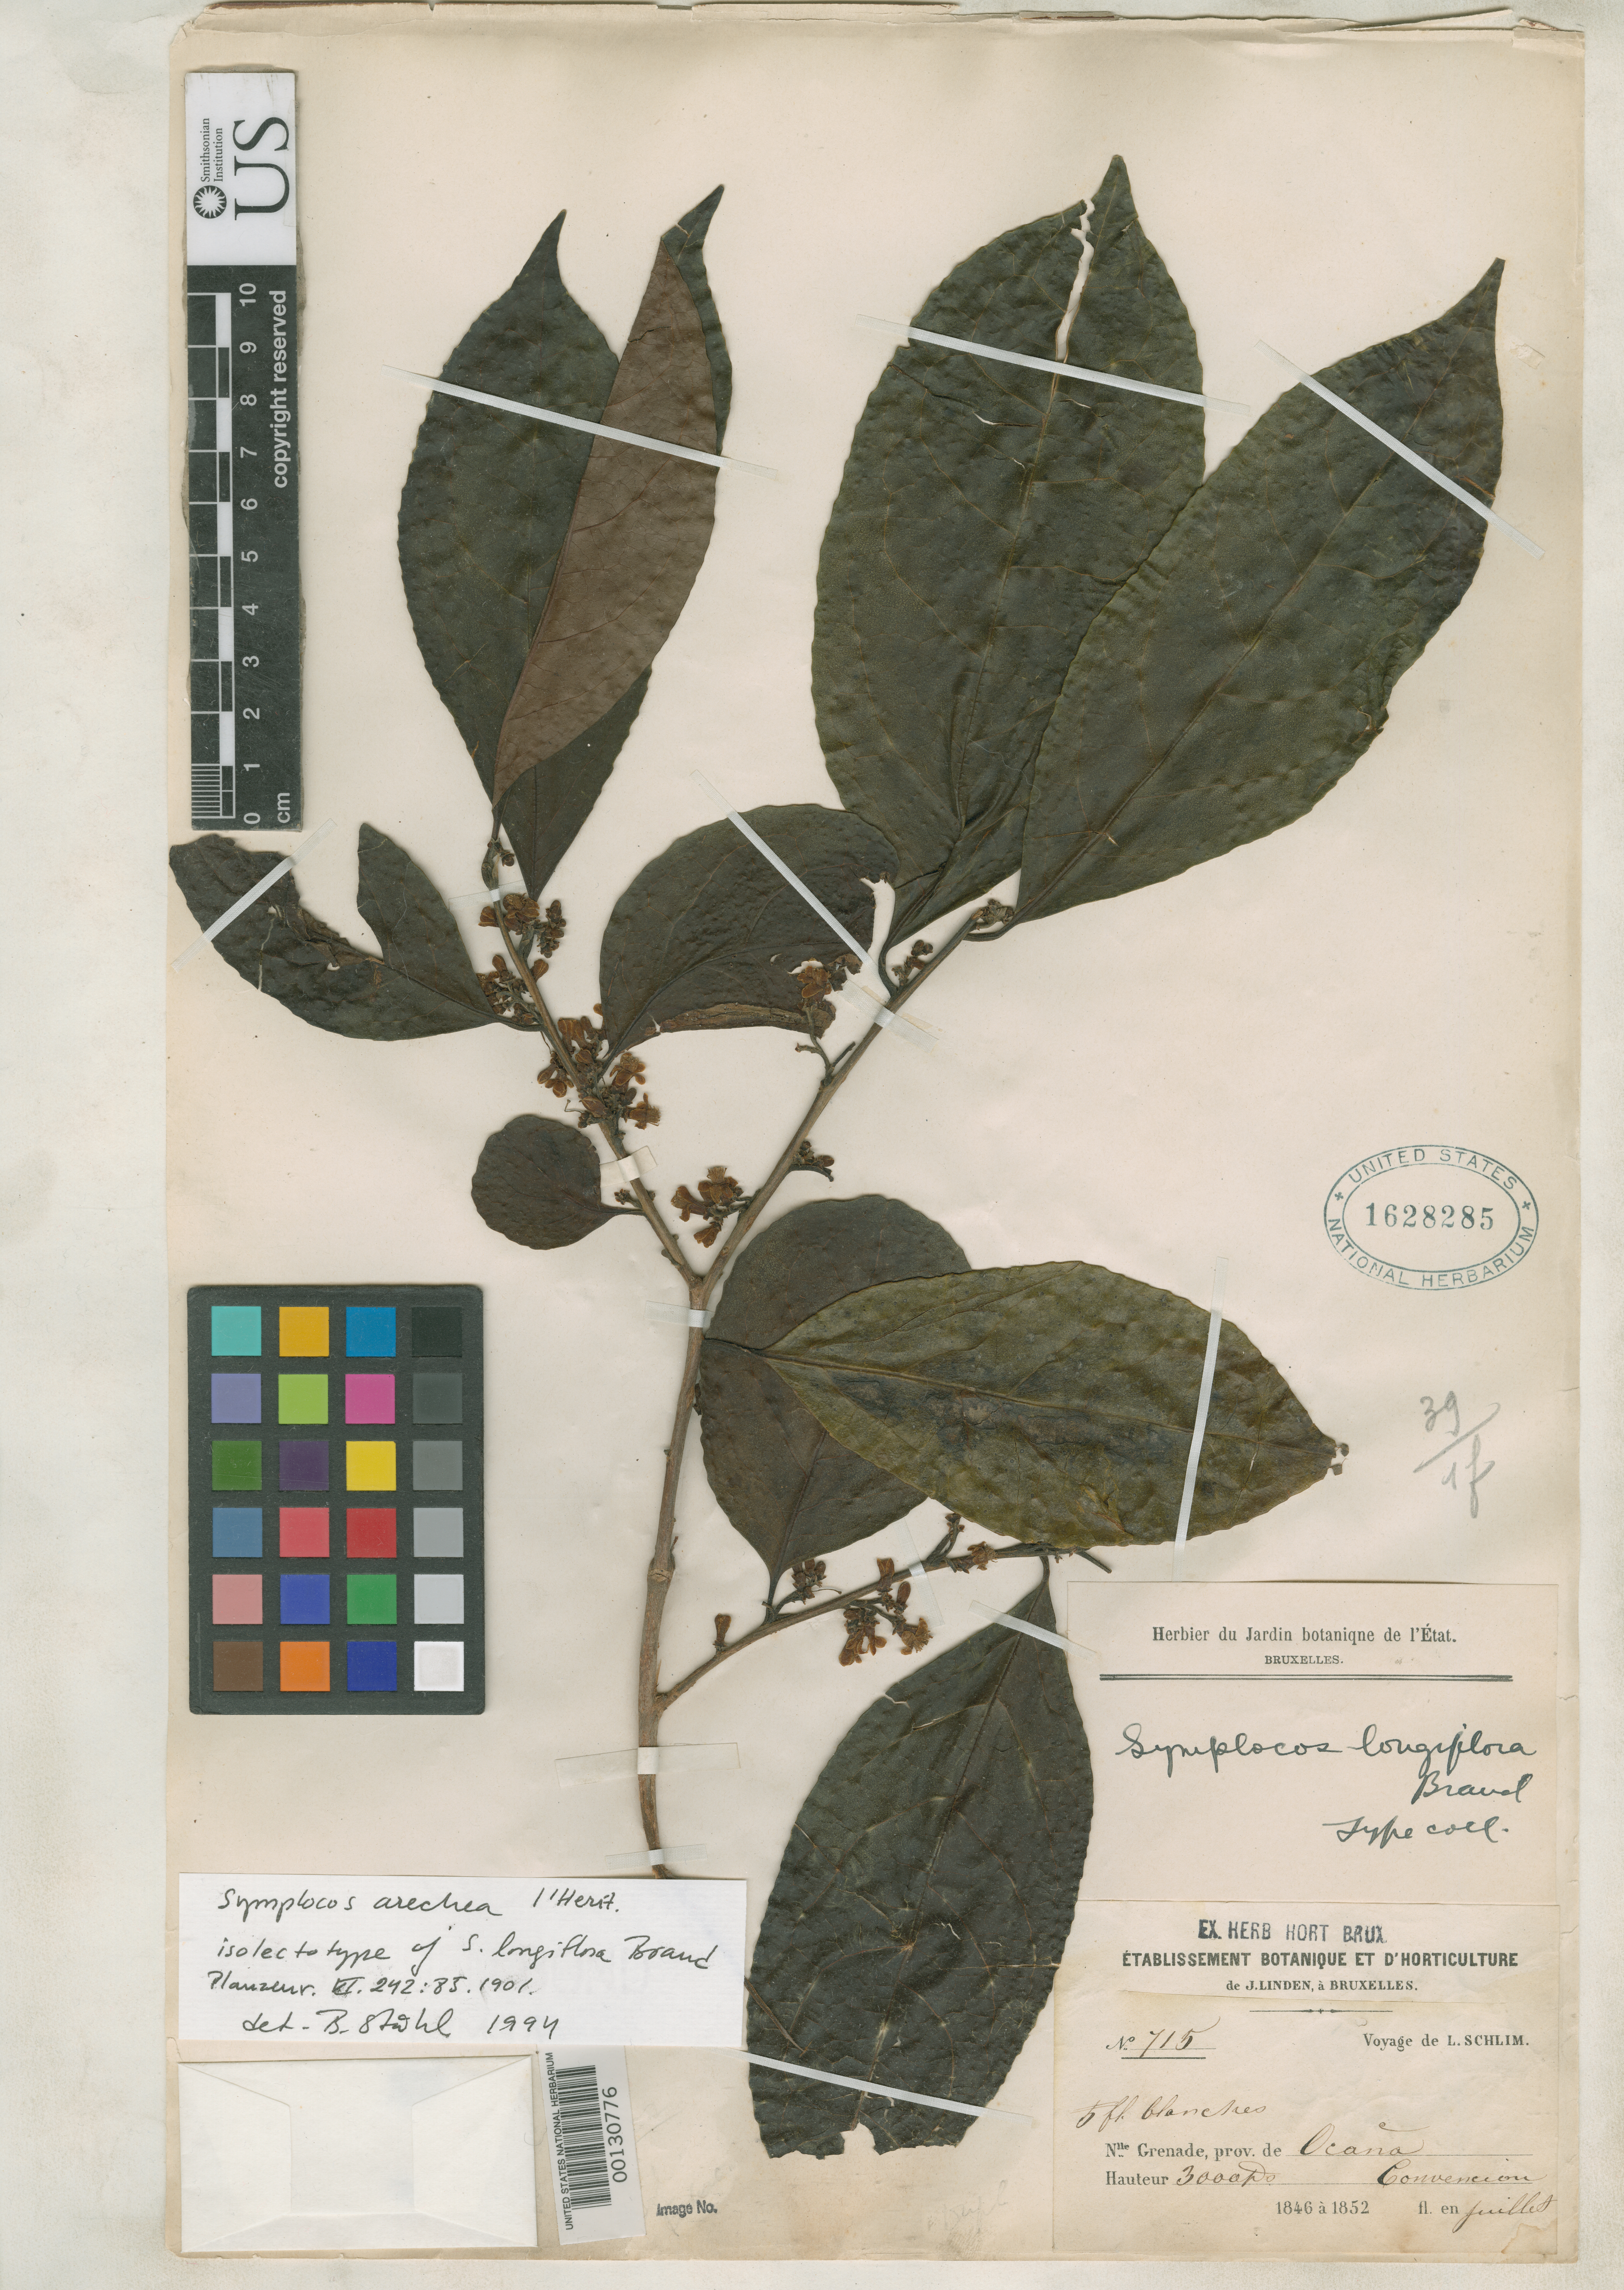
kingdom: Plantae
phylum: Tracheophyta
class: Magnoliopsida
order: Ericales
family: Symplocaceae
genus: Symplocos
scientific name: Symplocos longiflora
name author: Brand in Engl.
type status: Isolectotype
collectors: L. Schlim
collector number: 715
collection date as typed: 1846 to -- --- 1852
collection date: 1846/1852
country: Colombia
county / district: Ocana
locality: Convencion.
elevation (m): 914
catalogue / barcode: US 1628285